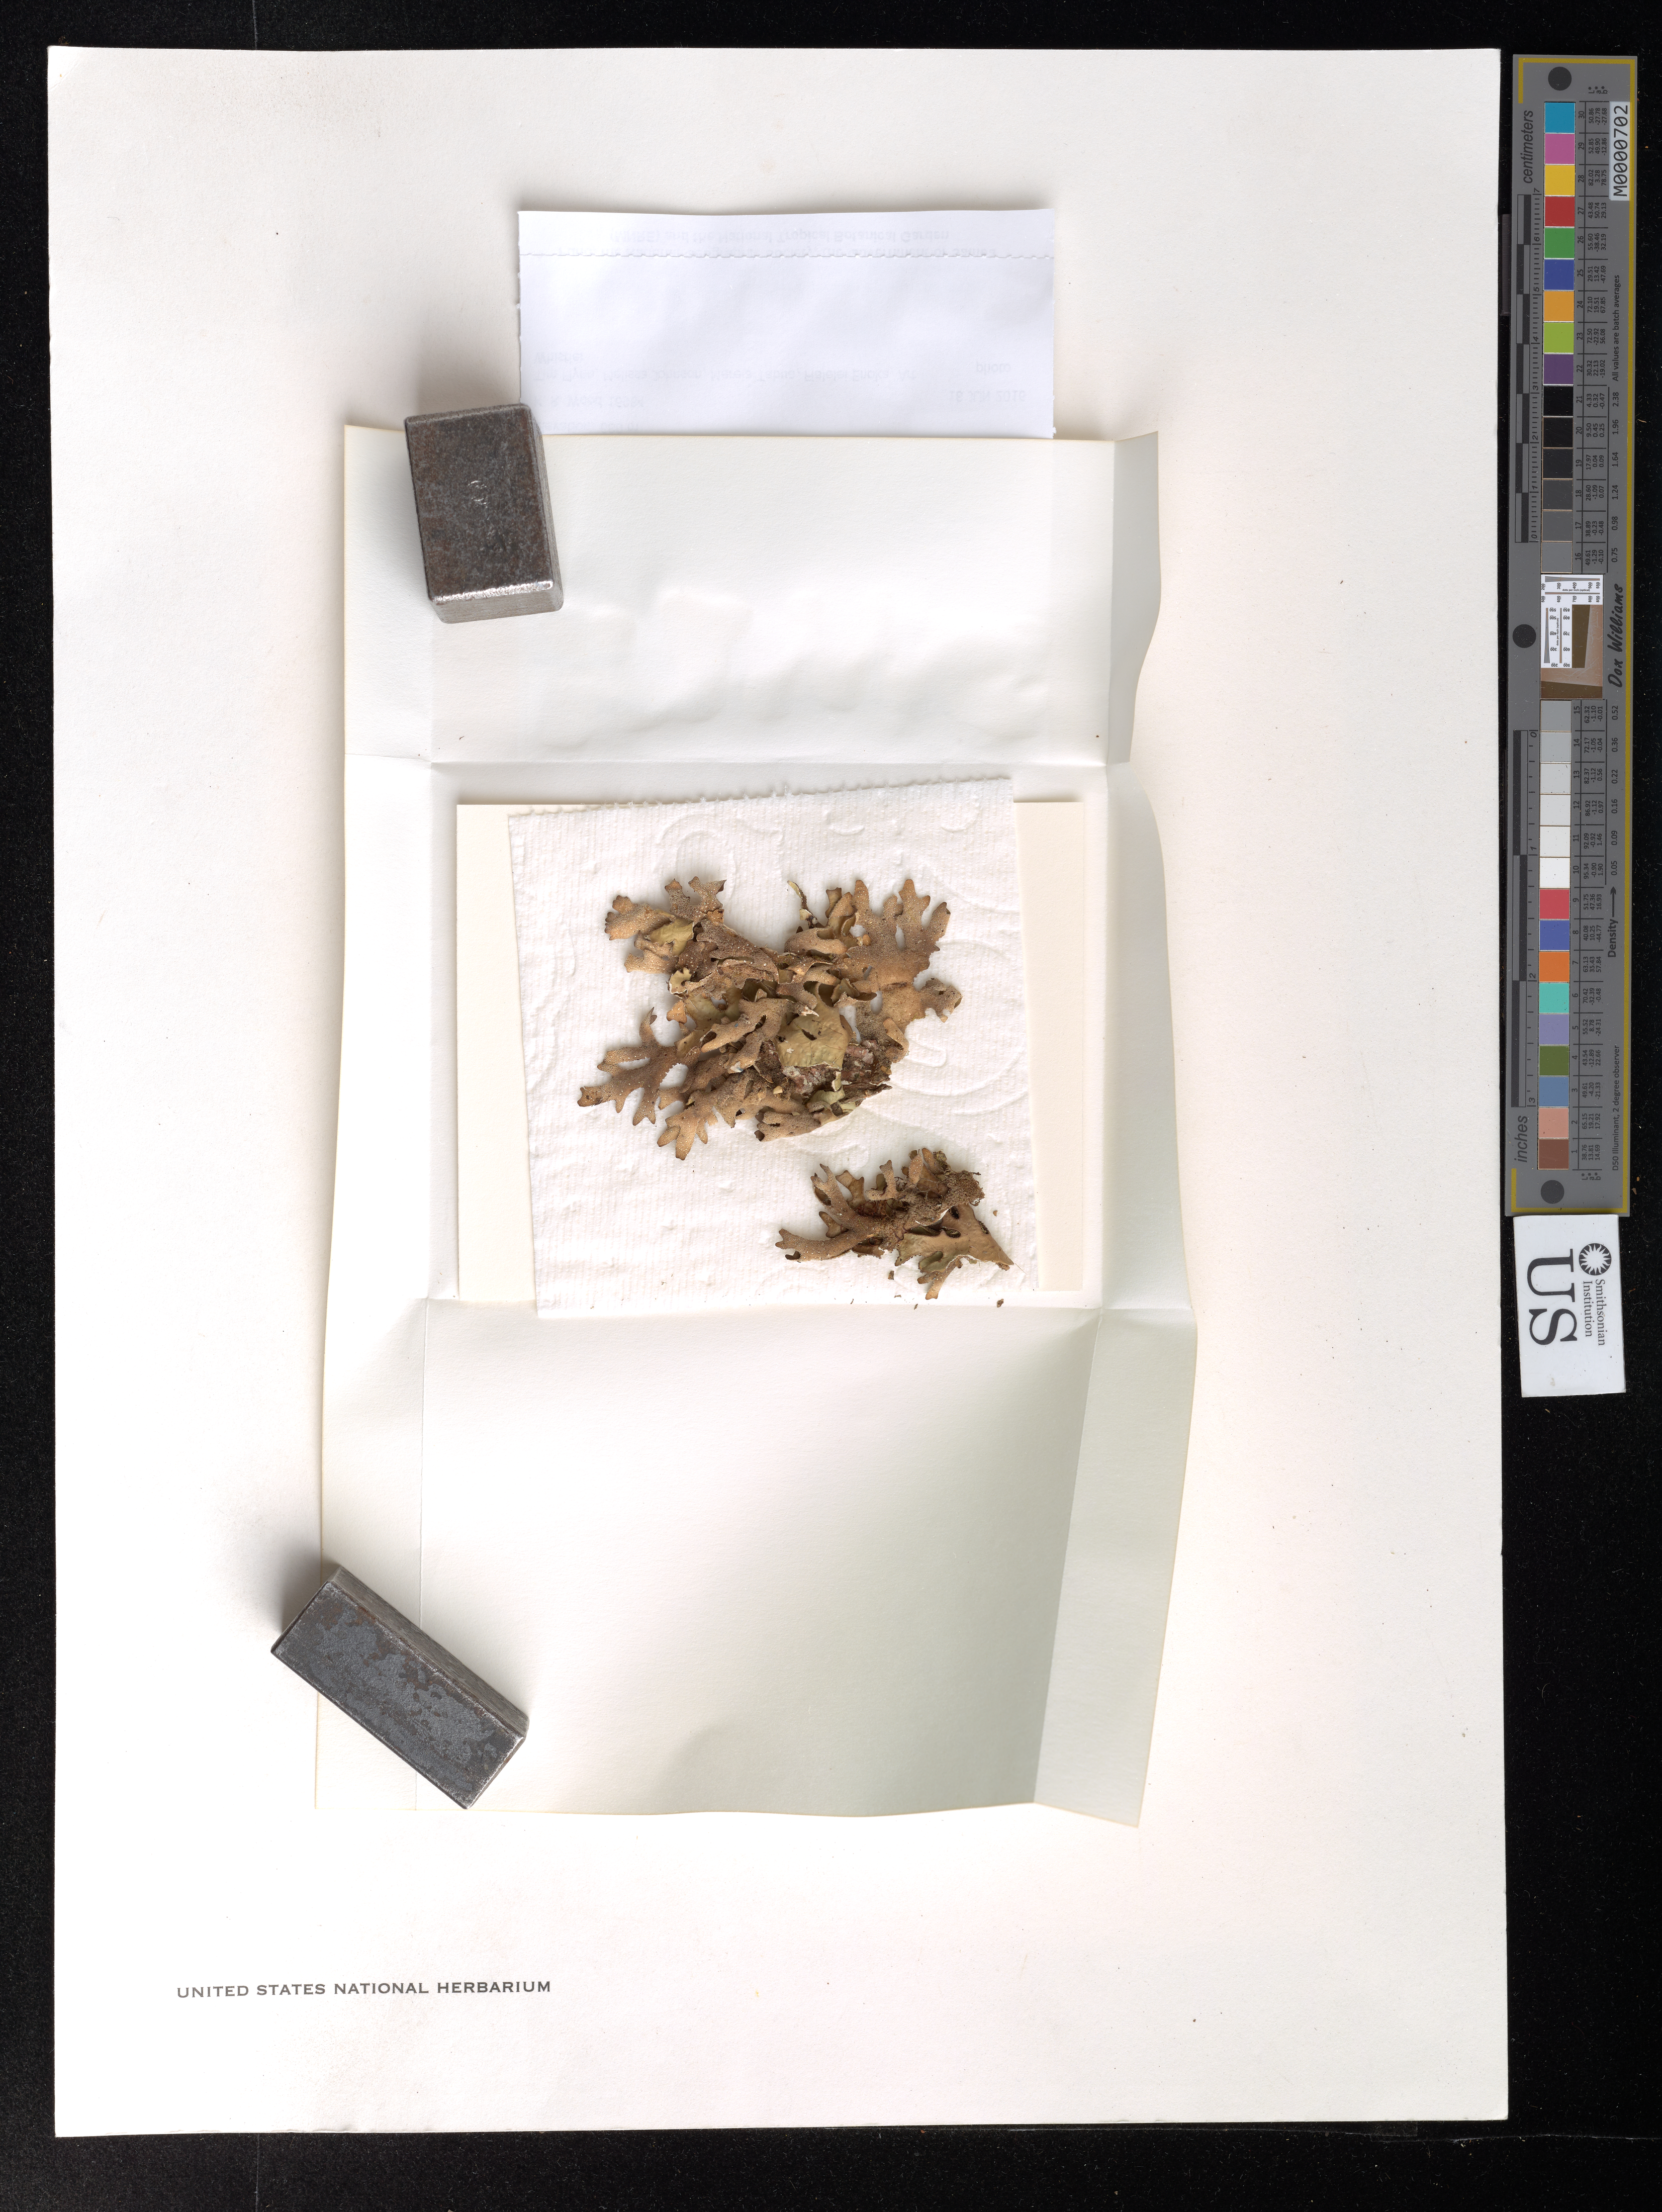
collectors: K. R. Wood, T. W. Flynn, M. Johnson, M. Tabua, F. Enoka & A. Whistler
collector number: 16984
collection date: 2016-06-18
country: Samoa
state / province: Gagaifomauga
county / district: Savaii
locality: Matavanu Crater.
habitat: Lowland wet forest and rich pteridophyte and bryophyte association.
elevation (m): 680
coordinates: -13.536420, -172.393780